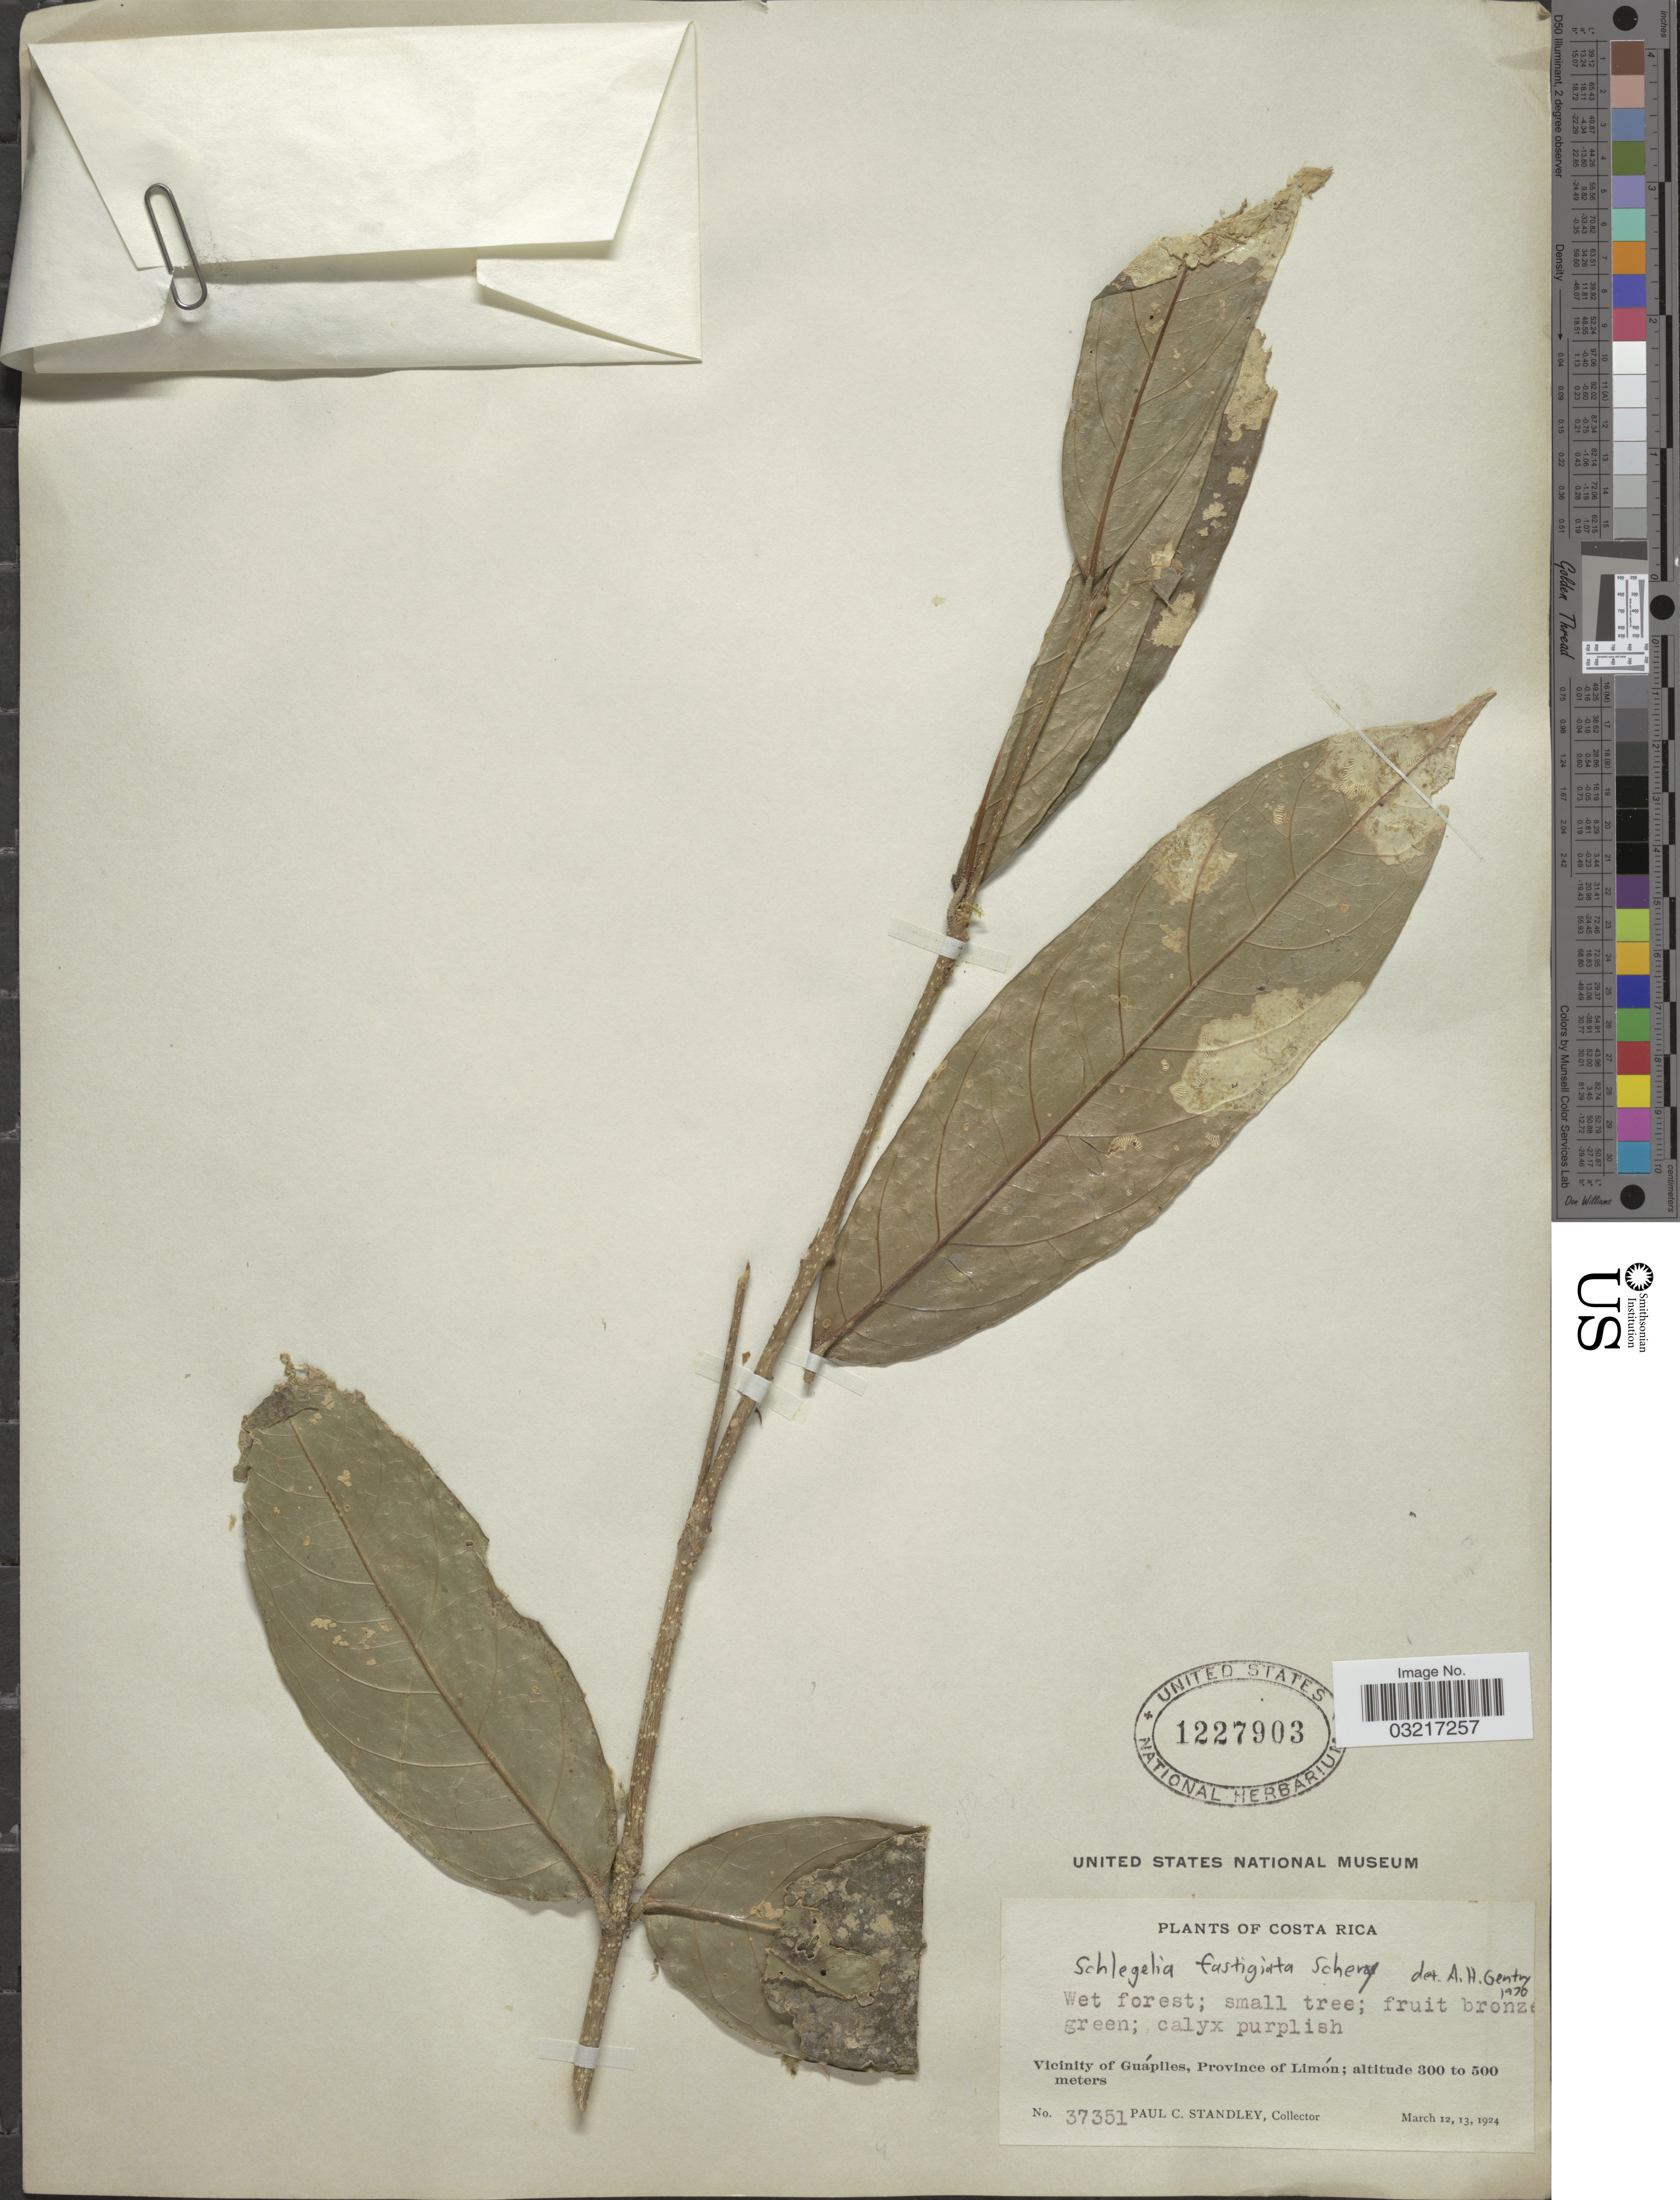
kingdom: Plantae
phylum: Tracheophyta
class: Magnoliopsida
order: Lamiales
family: Schlegeliaceae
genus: Schlegelia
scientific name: Schlegelia fastigiata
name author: Schery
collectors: P. C. Standley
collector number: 37351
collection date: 1924-03-12/1924-03-13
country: Costa Rica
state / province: Limón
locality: Vicinity of Guápiles.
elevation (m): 300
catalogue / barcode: US 1227903